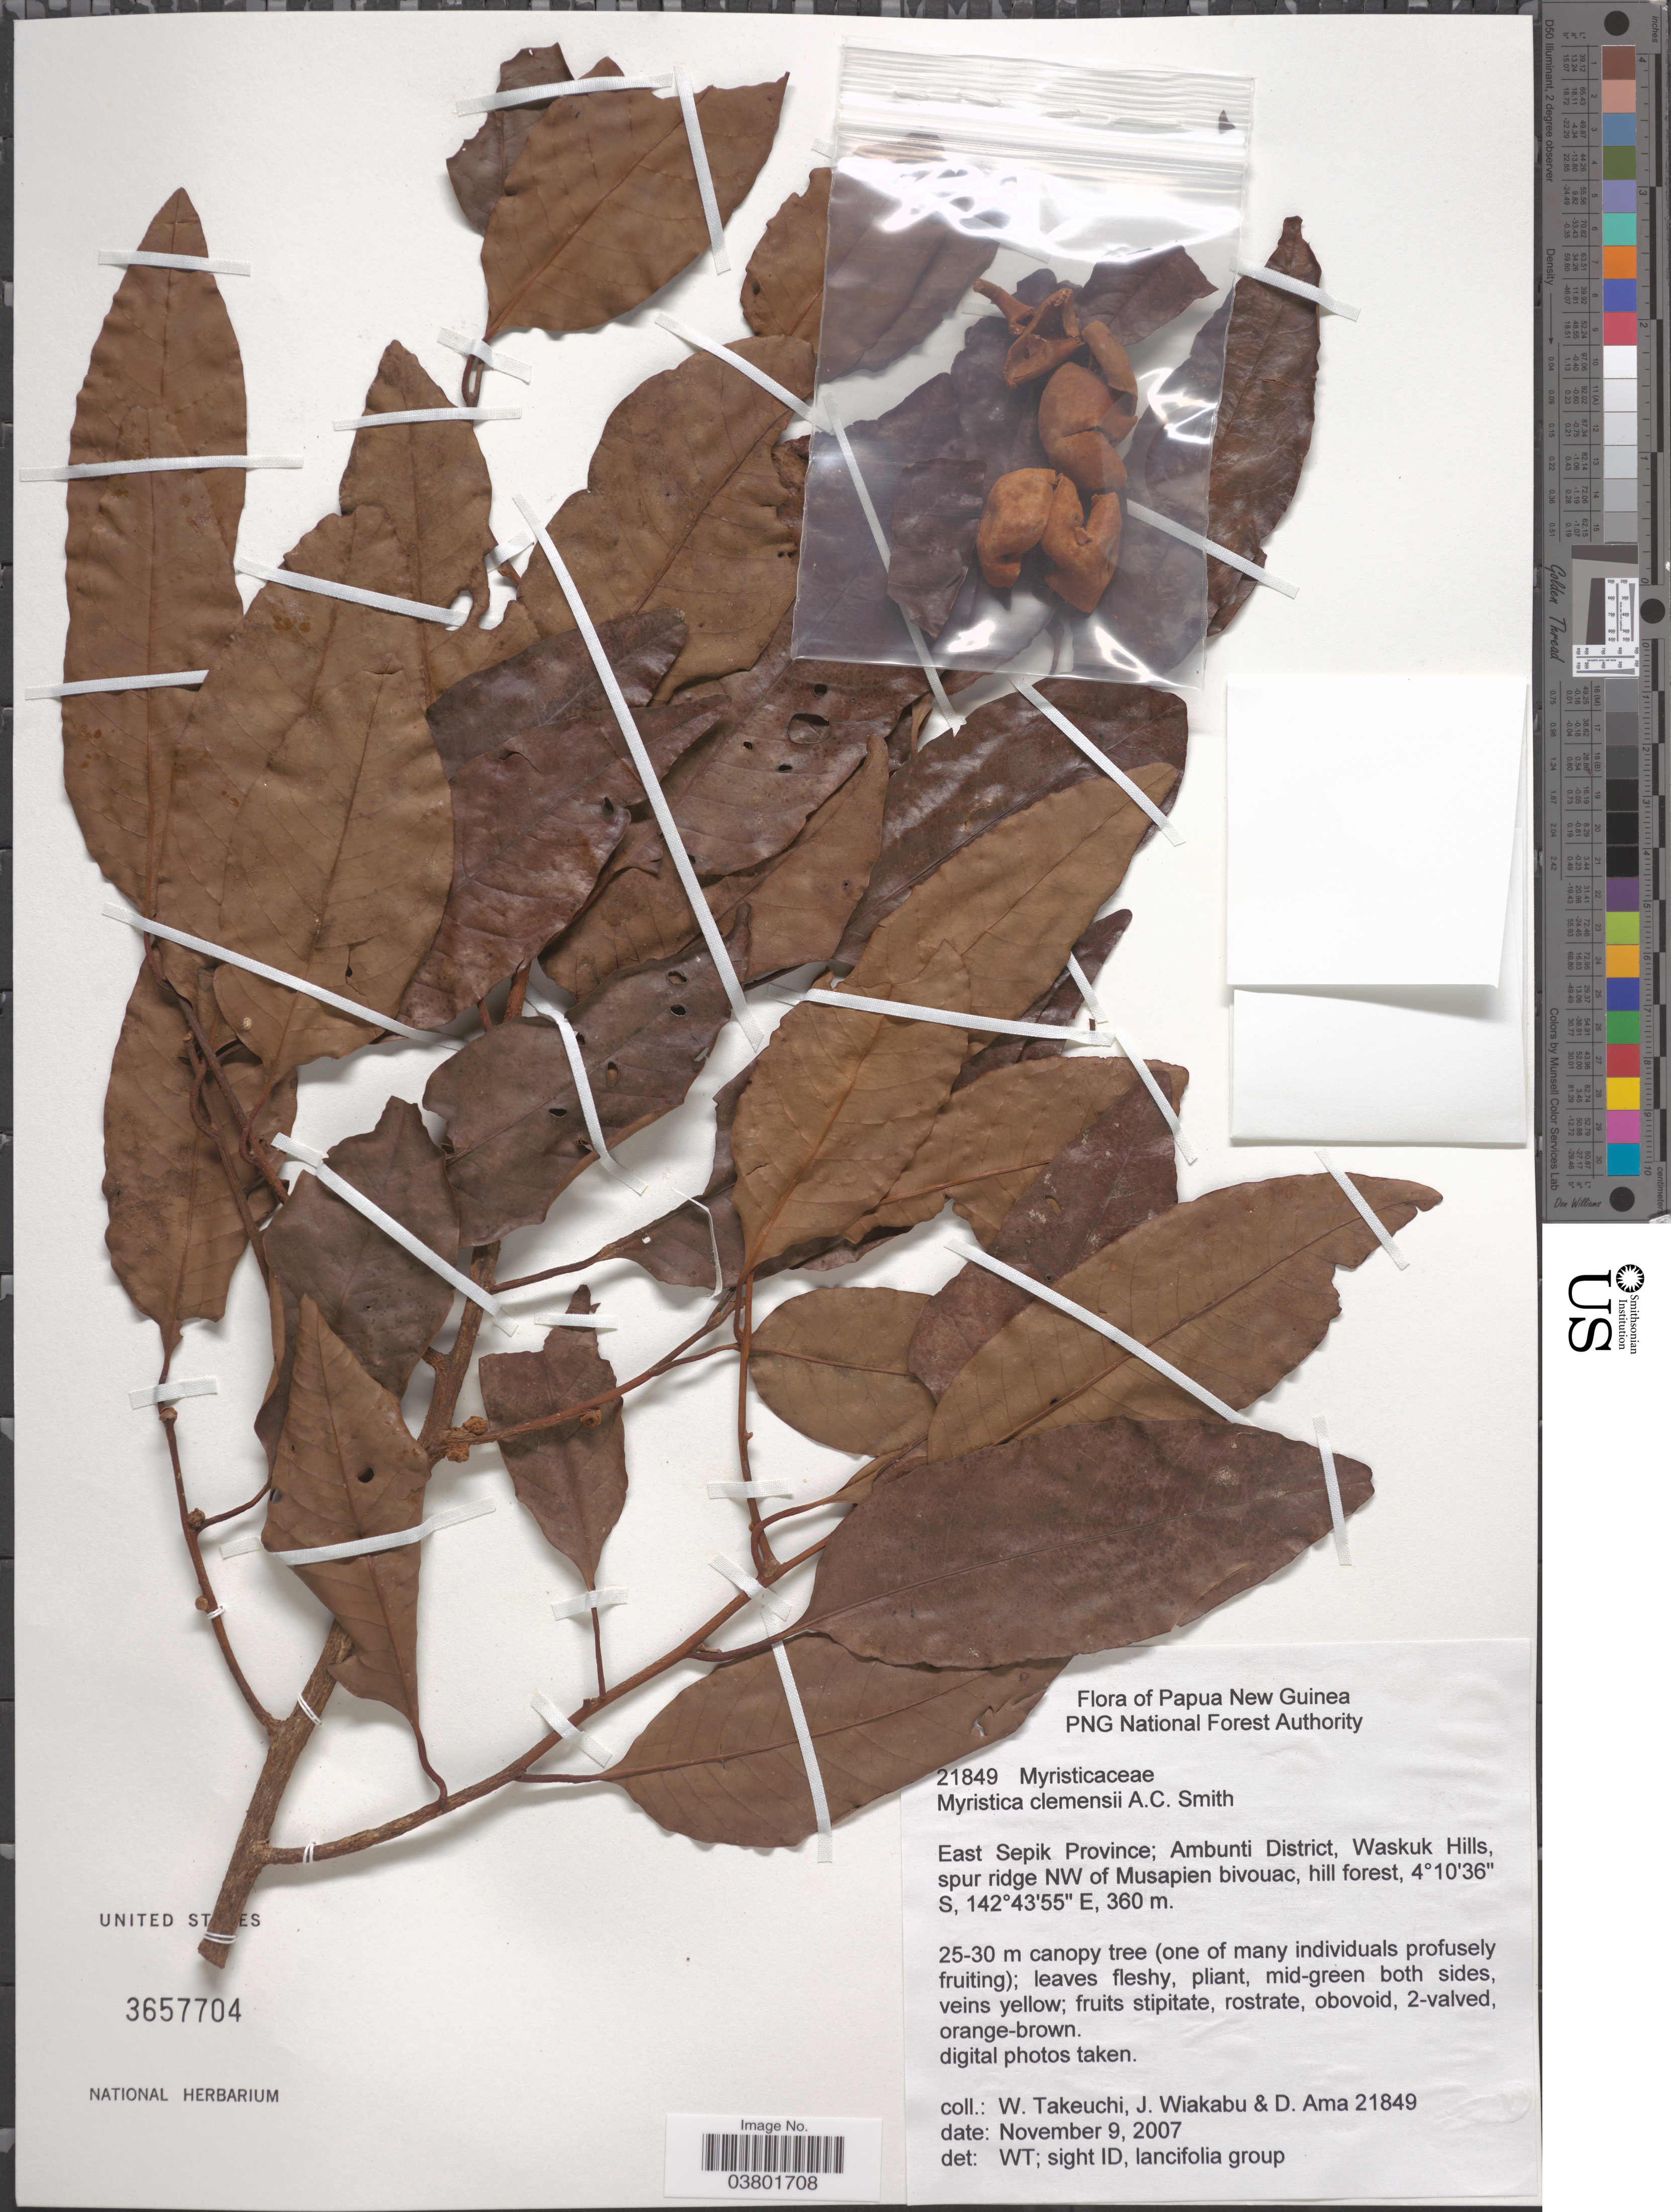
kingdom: Plantae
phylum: Tracheophyta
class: Magnoliopsida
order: Magnoliales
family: Myristicaceae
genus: Myristica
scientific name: Myristica clemensii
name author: A.C. Sm.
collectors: W. Takeuchi, J. Wiakabu & D. Ama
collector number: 21849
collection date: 2007-11-09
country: Papua New Guinea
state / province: East Sepik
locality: Ambunti District, Waskuk Hills, spur ridge NW of Musapien bivouac.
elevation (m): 360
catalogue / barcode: US 3657704